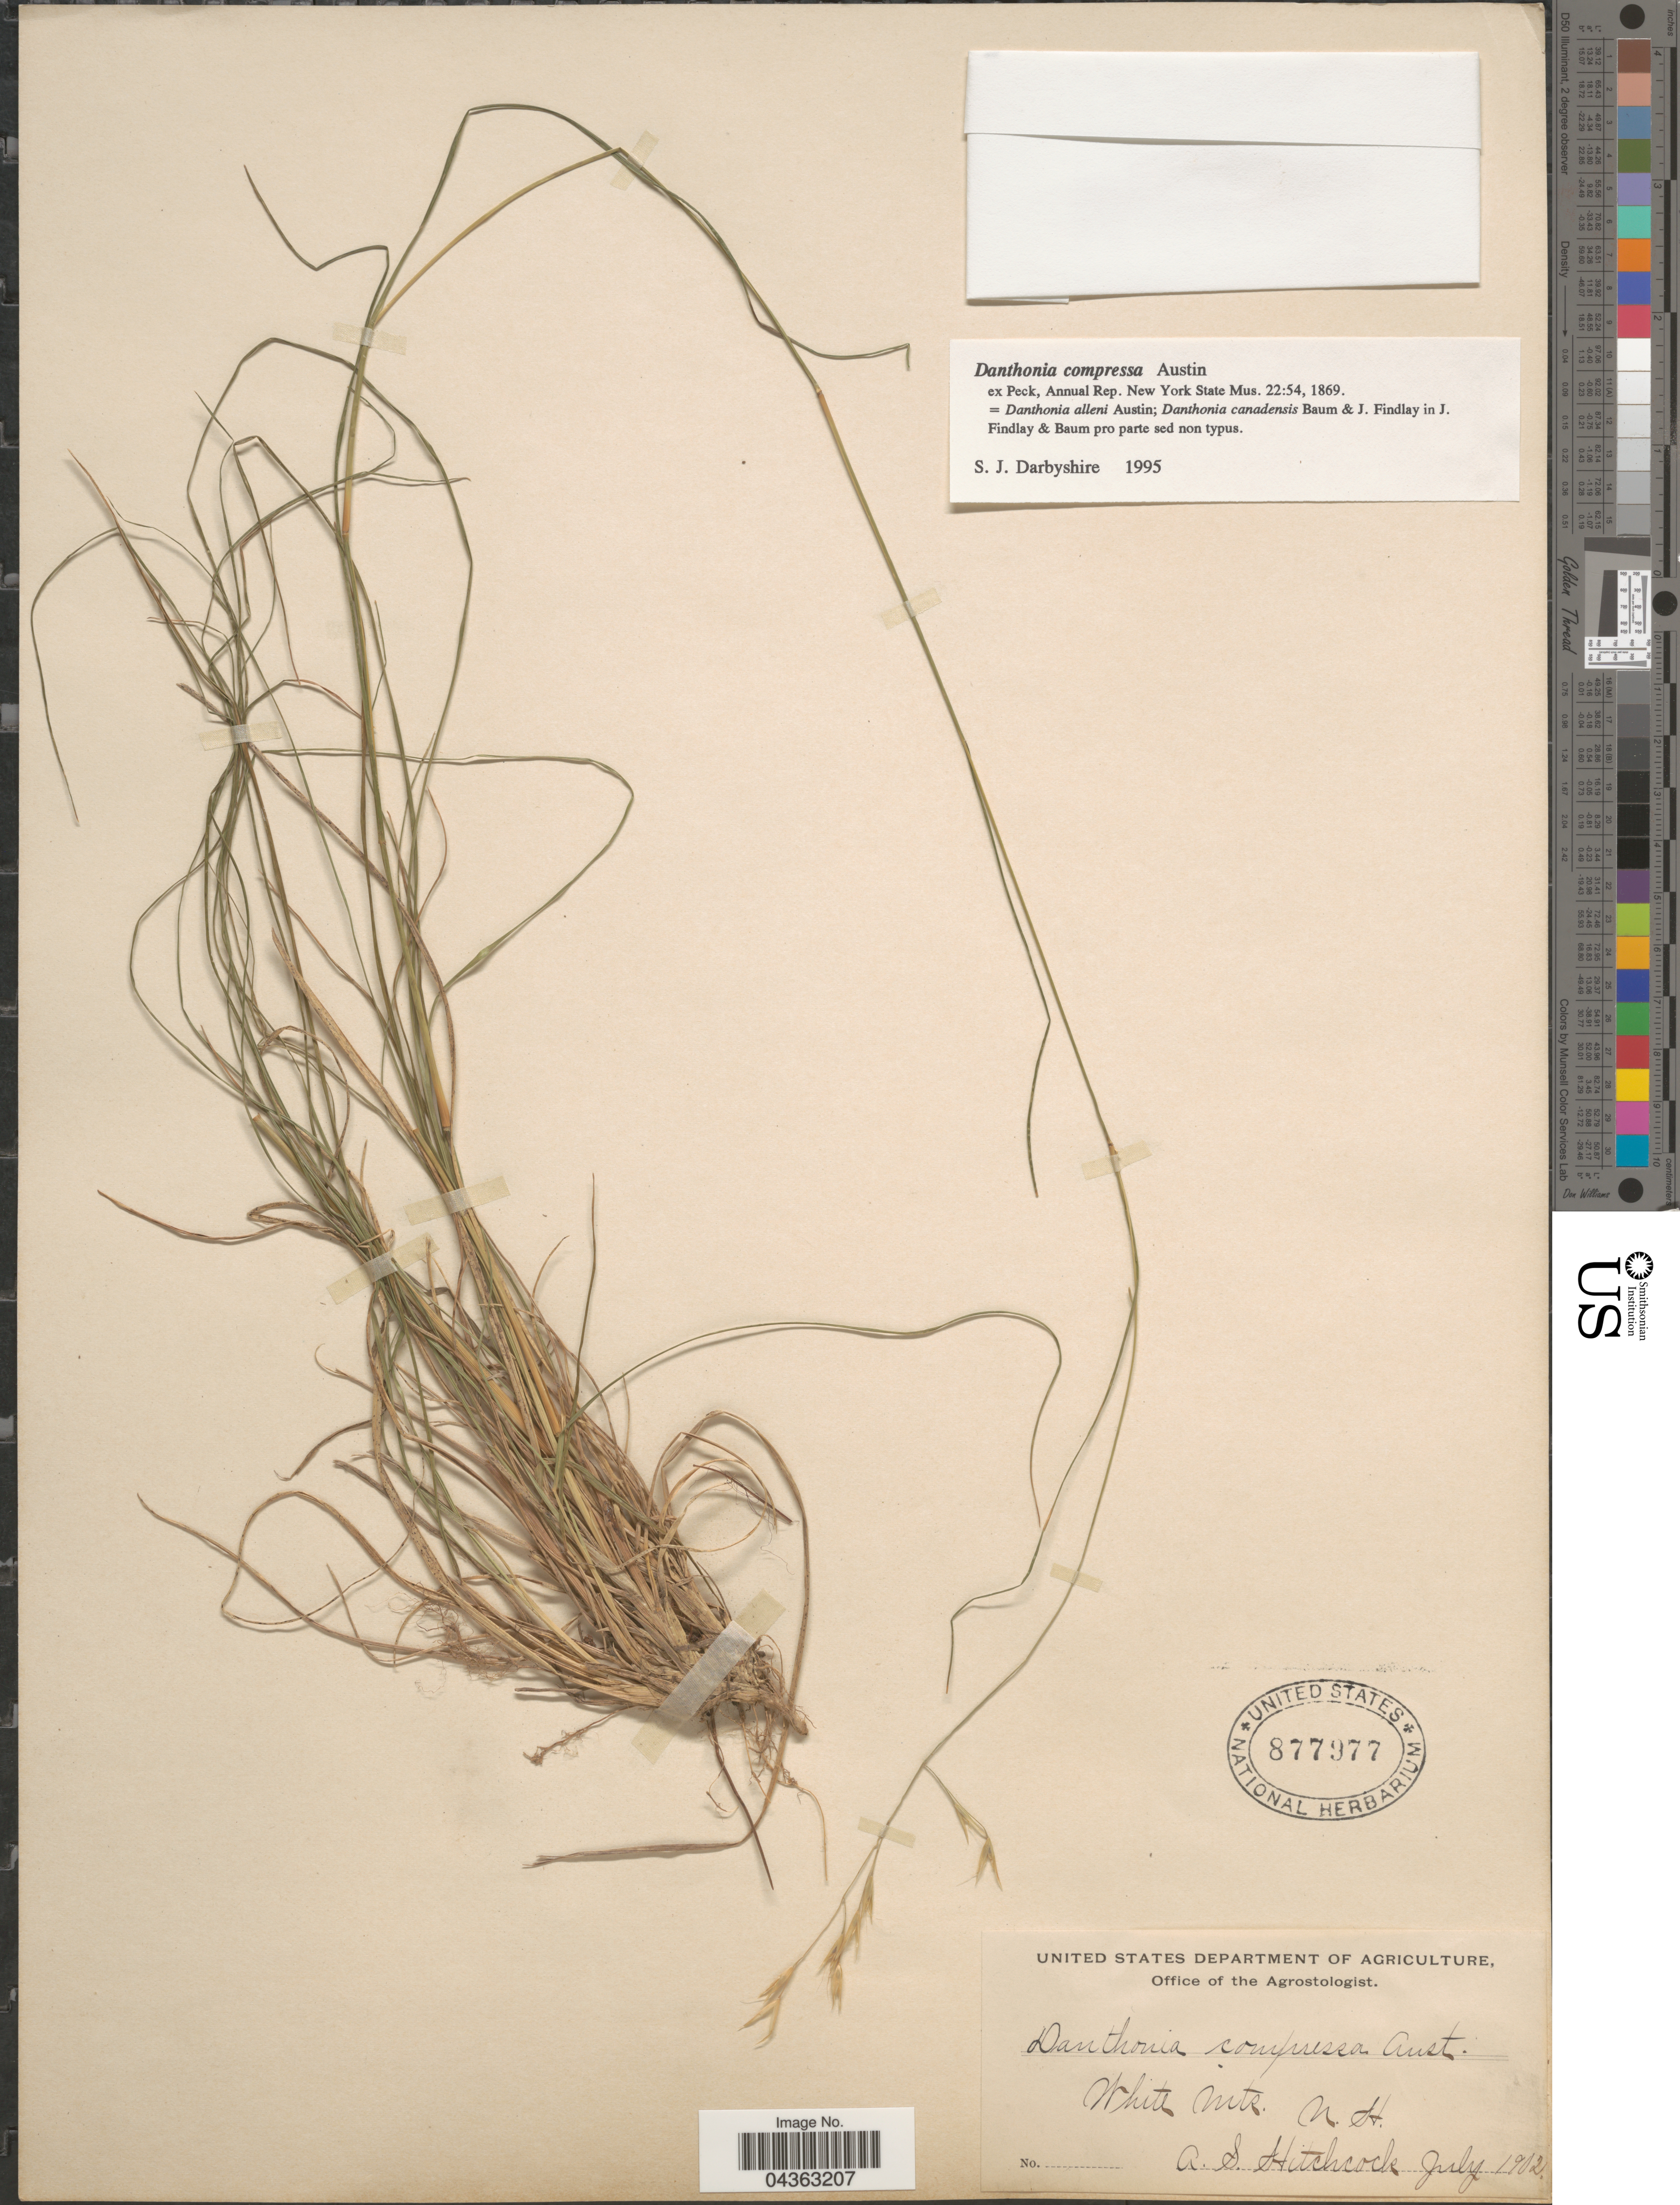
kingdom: Plantae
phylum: Tracheophyta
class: Liliopsida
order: Poales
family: Poaceae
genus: Danthonia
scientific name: Danthonia compressa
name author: Austin in F. Peck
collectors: A. S. Hitchcock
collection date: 1902-07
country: United States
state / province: New Hampshire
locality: White Mts.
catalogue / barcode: US 877977